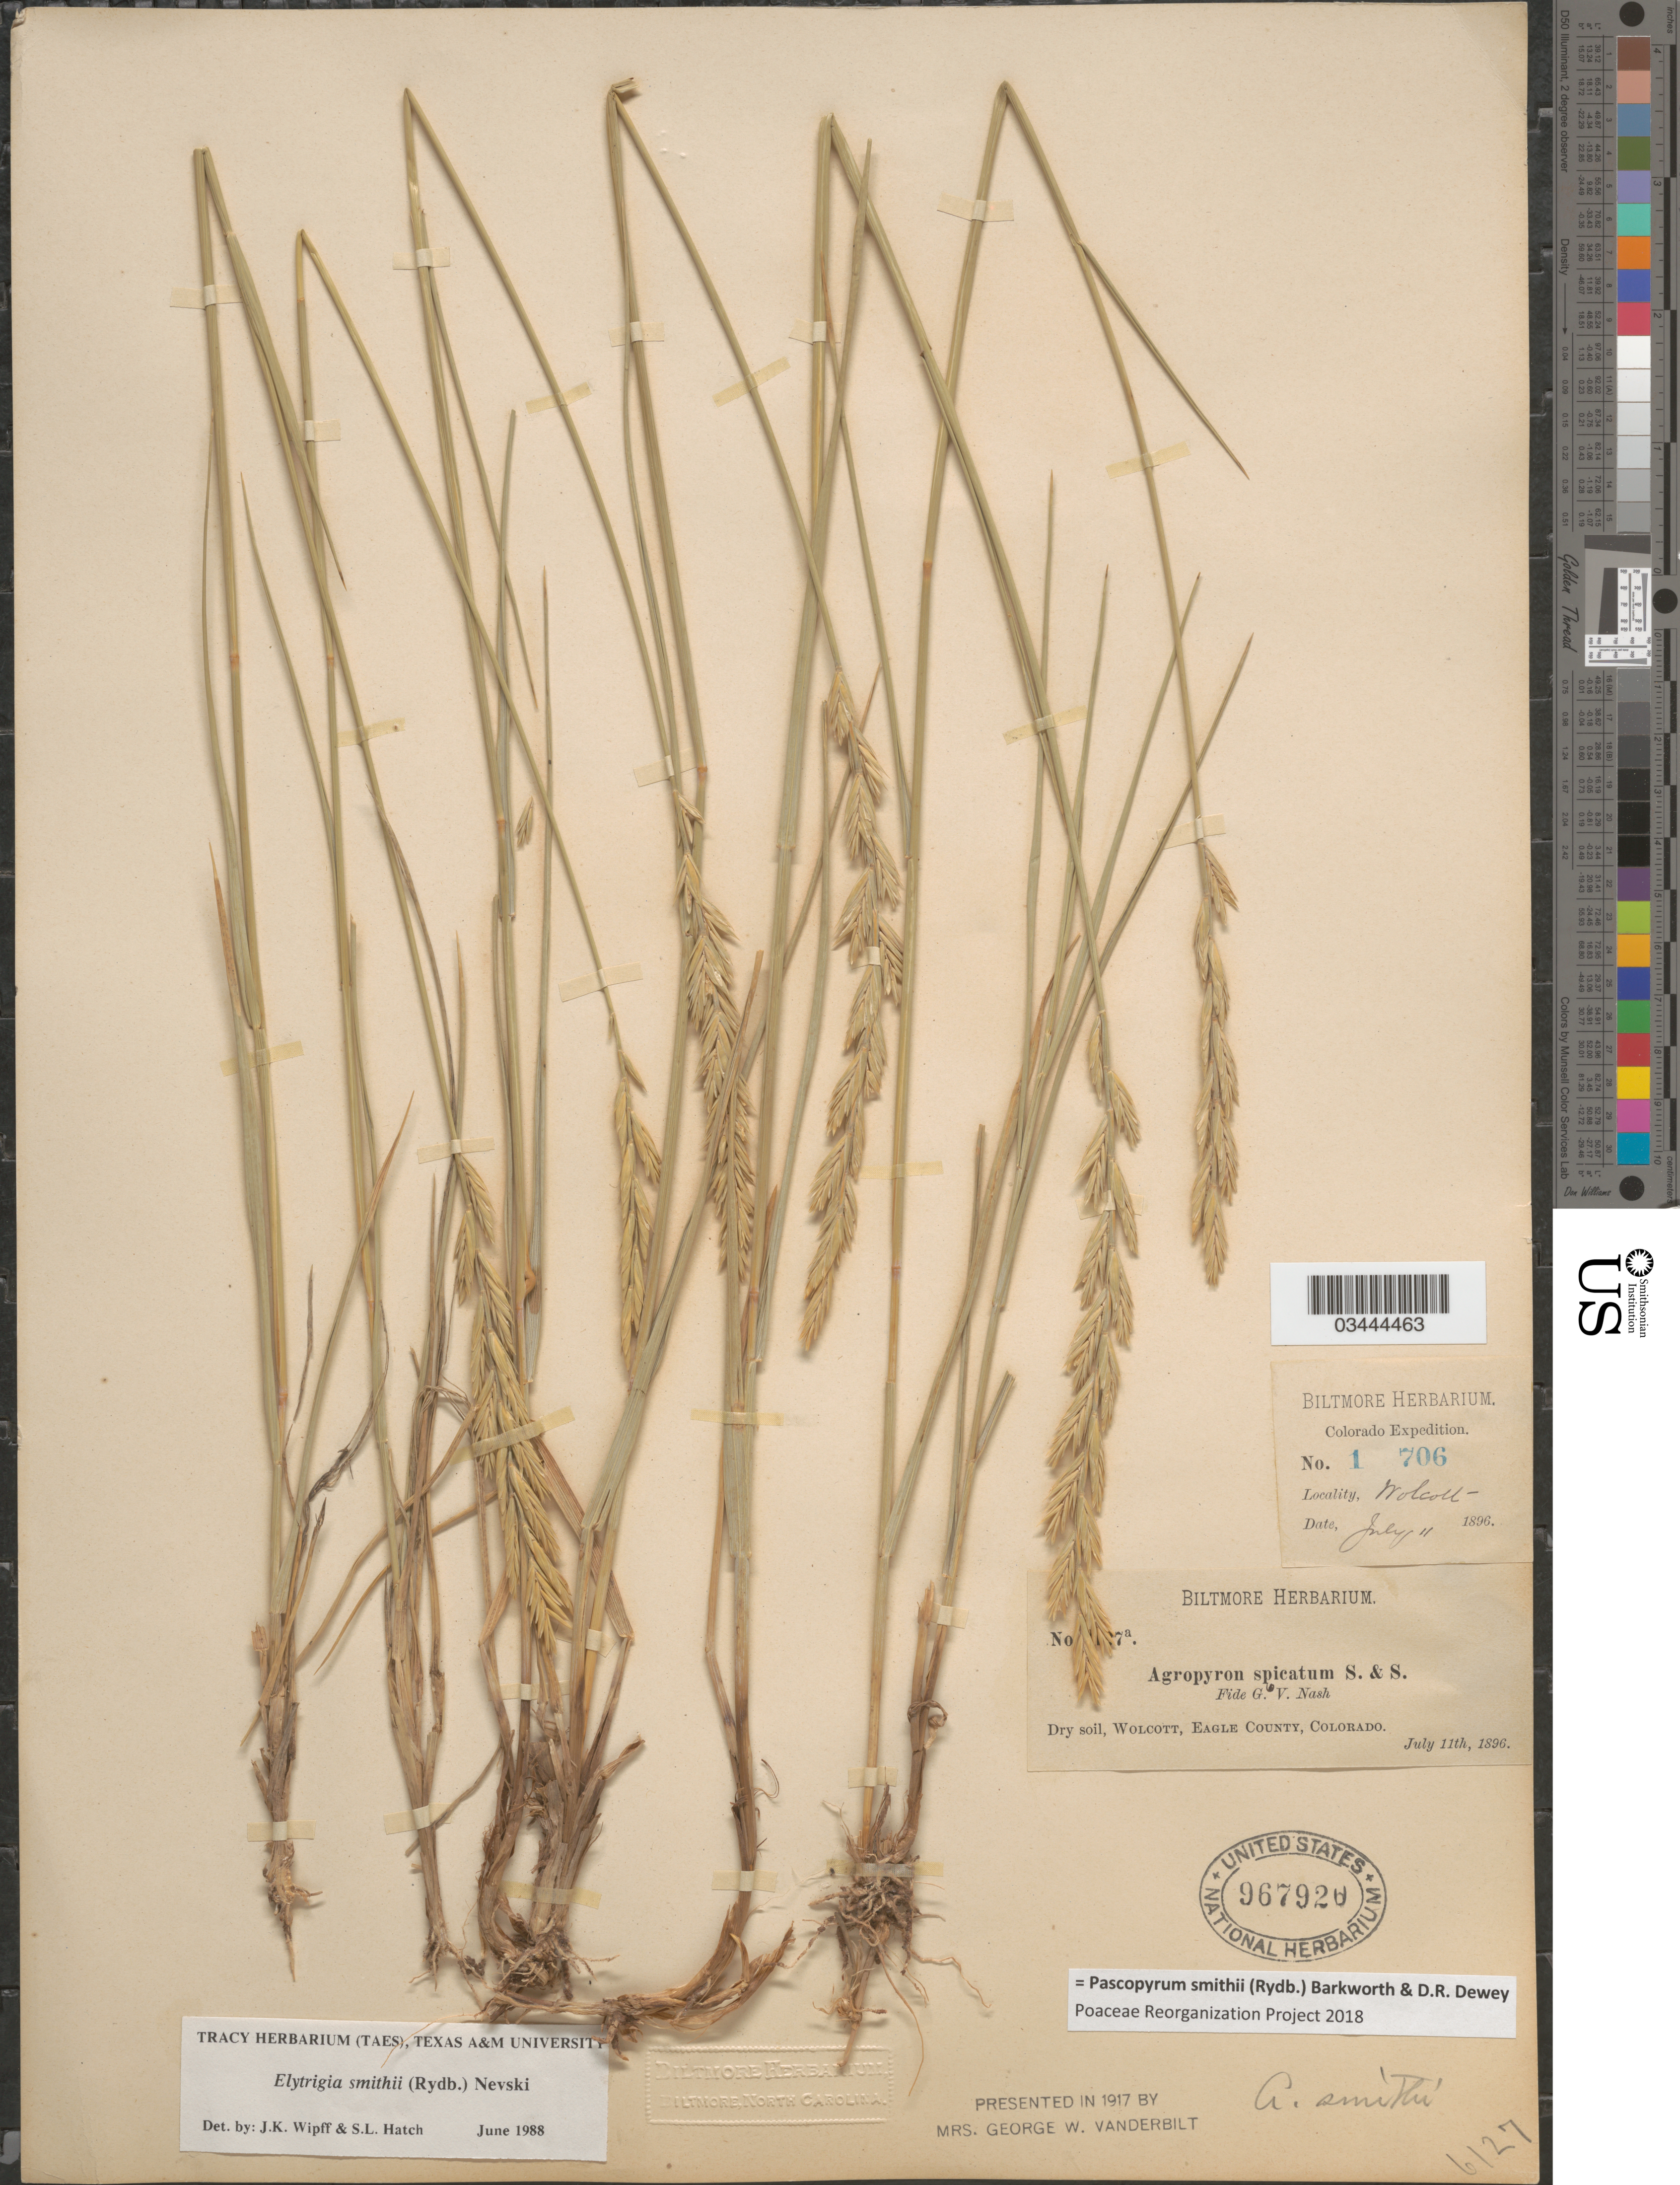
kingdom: Plantae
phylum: Tracheophyta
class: Liliopsida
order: Poales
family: Poaceae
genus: Pascopyrum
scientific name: Pascopyrum smithii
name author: (Rydb.) Barkworth & Dewey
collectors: ex herb. Biltmore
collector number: !7a/1 706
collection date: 1896-07-11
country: United States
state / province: Colorado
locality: Dry soil, Wolcott, Eagle County. Colorado Expedition.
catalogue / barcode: US 967920